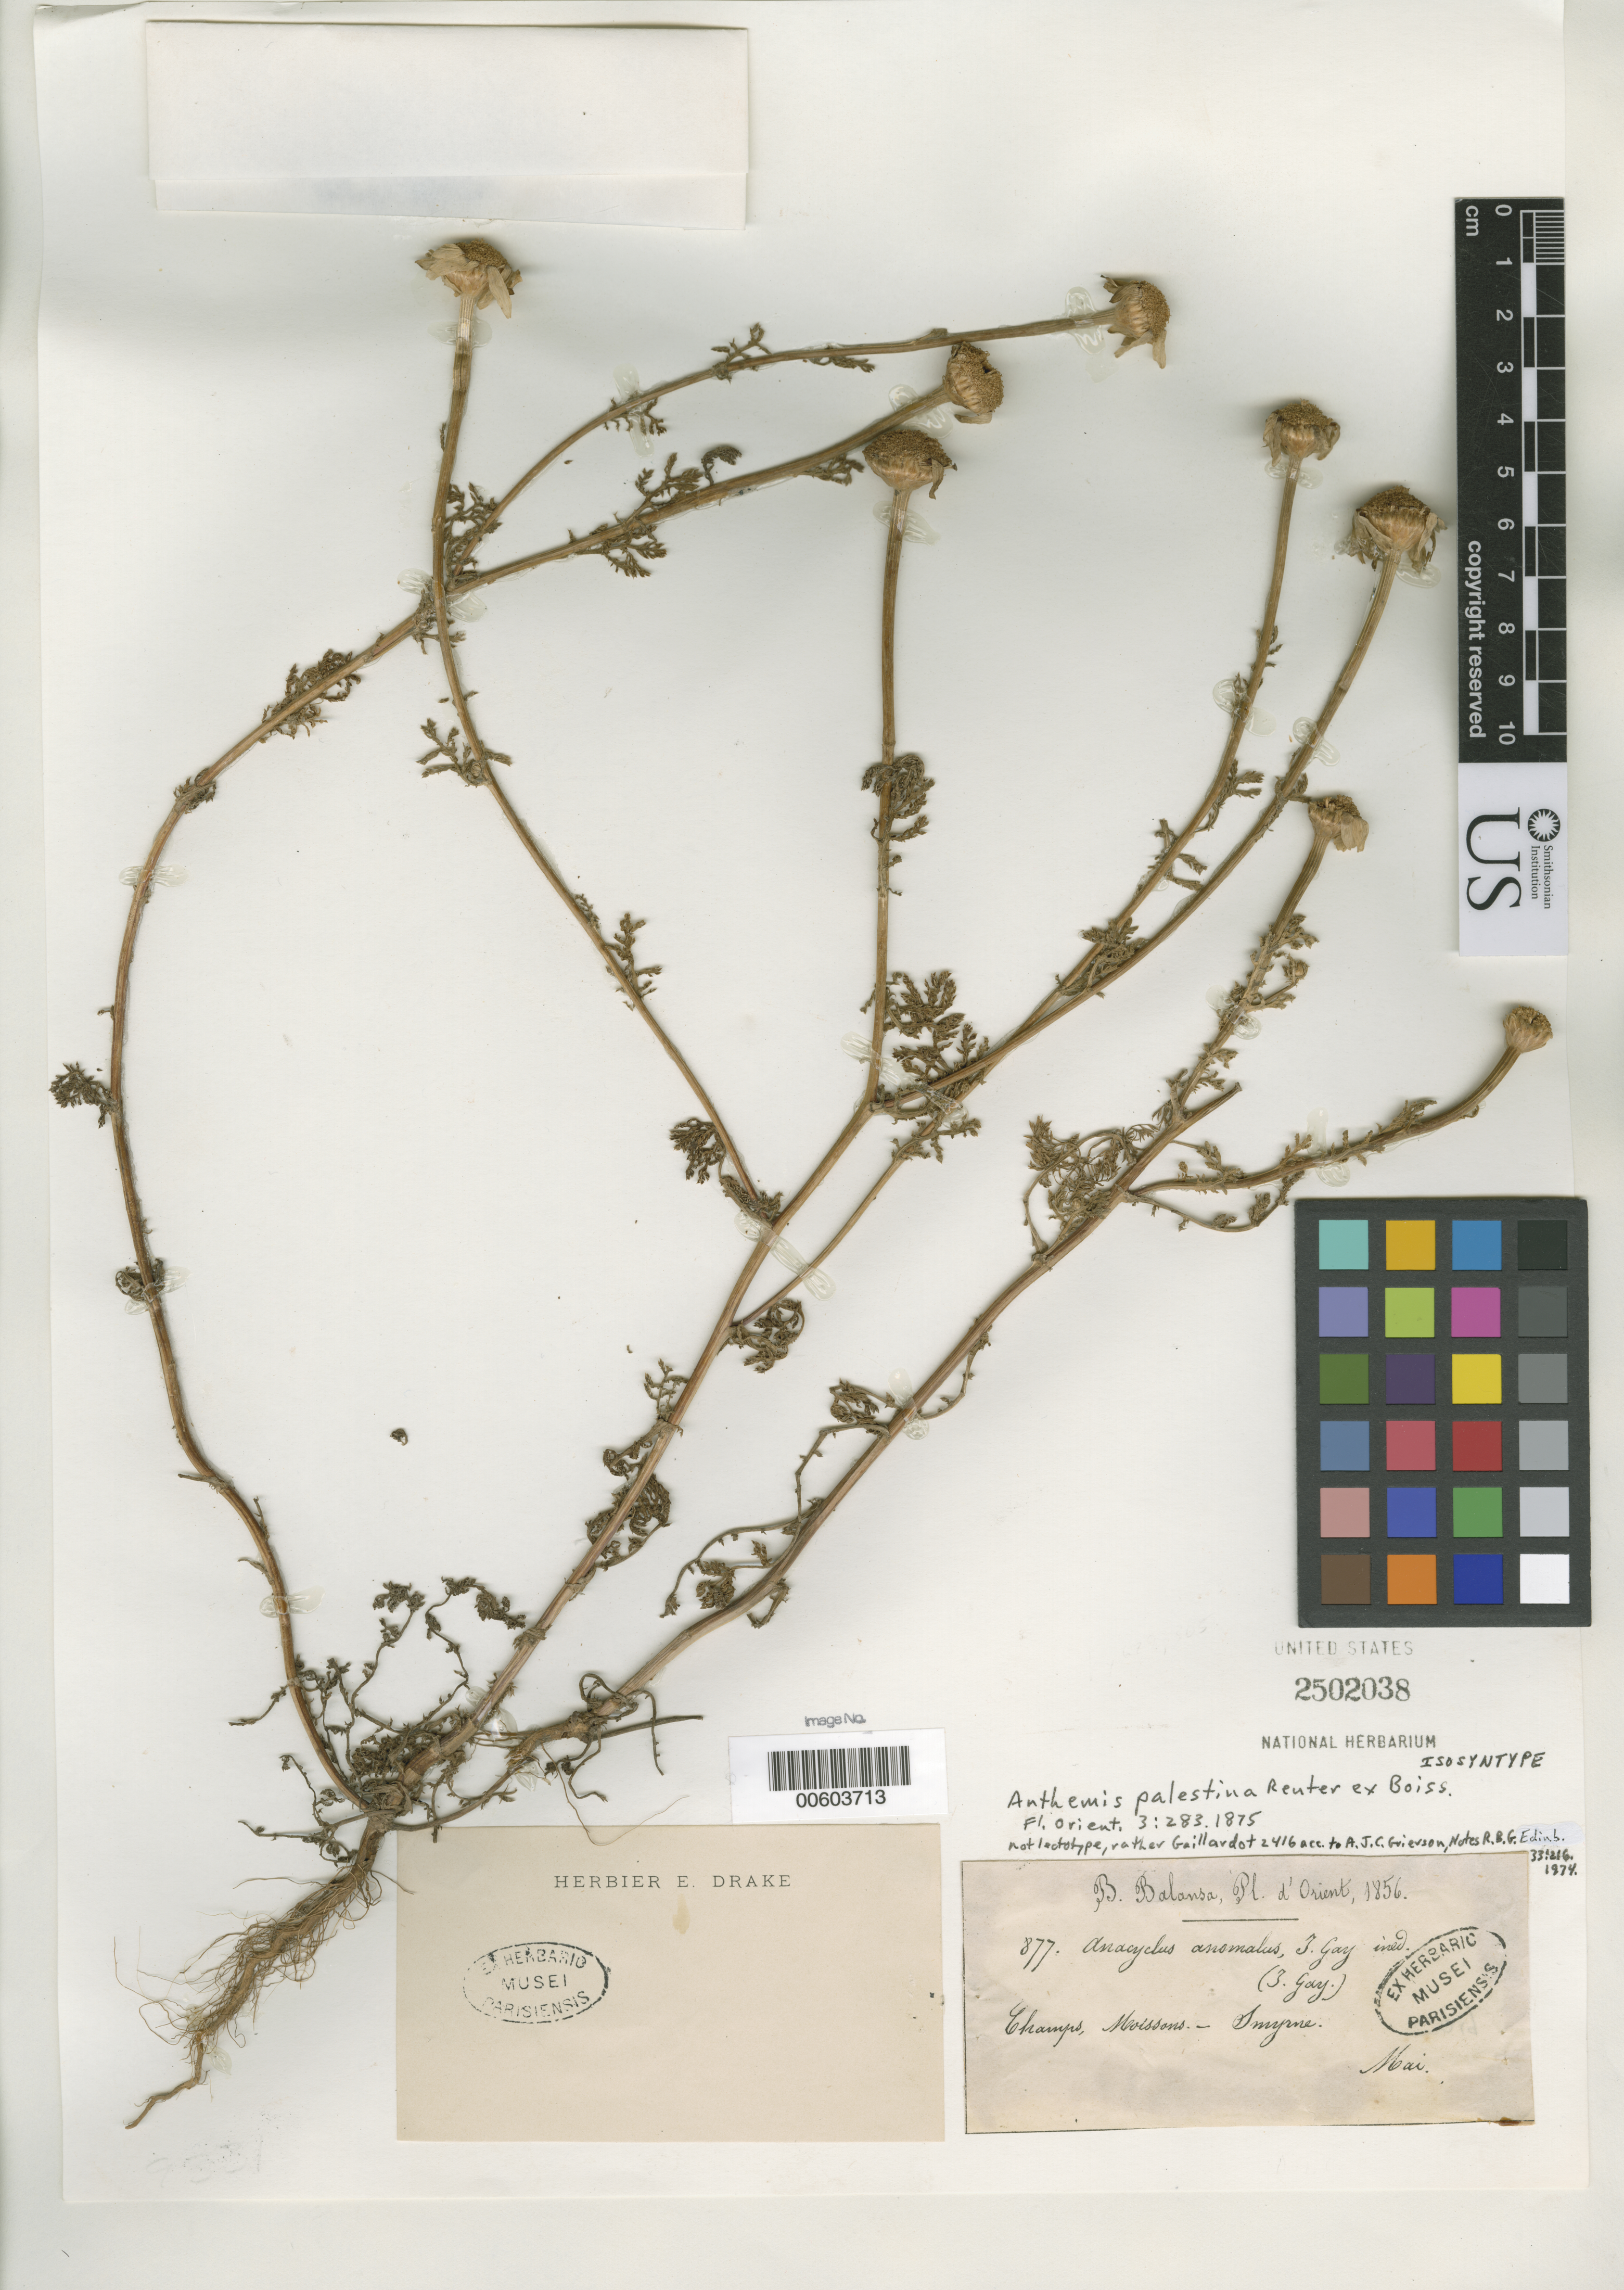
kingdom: Plantae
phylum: Tracheophyta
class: Magnoliopsida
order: Asterales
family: Asteraceae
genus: Anthemis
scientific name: Anthemis palestina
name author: Reut. ex Boiss.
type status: Isosyntype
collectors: B. Balansa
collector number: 877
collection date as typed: May 1856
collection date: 1856-05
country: Turkey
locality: Champs meoissons (moissonnées?), Smyrne. [Harvested (?) fields, Smyrna.]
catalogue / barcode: US 2502038